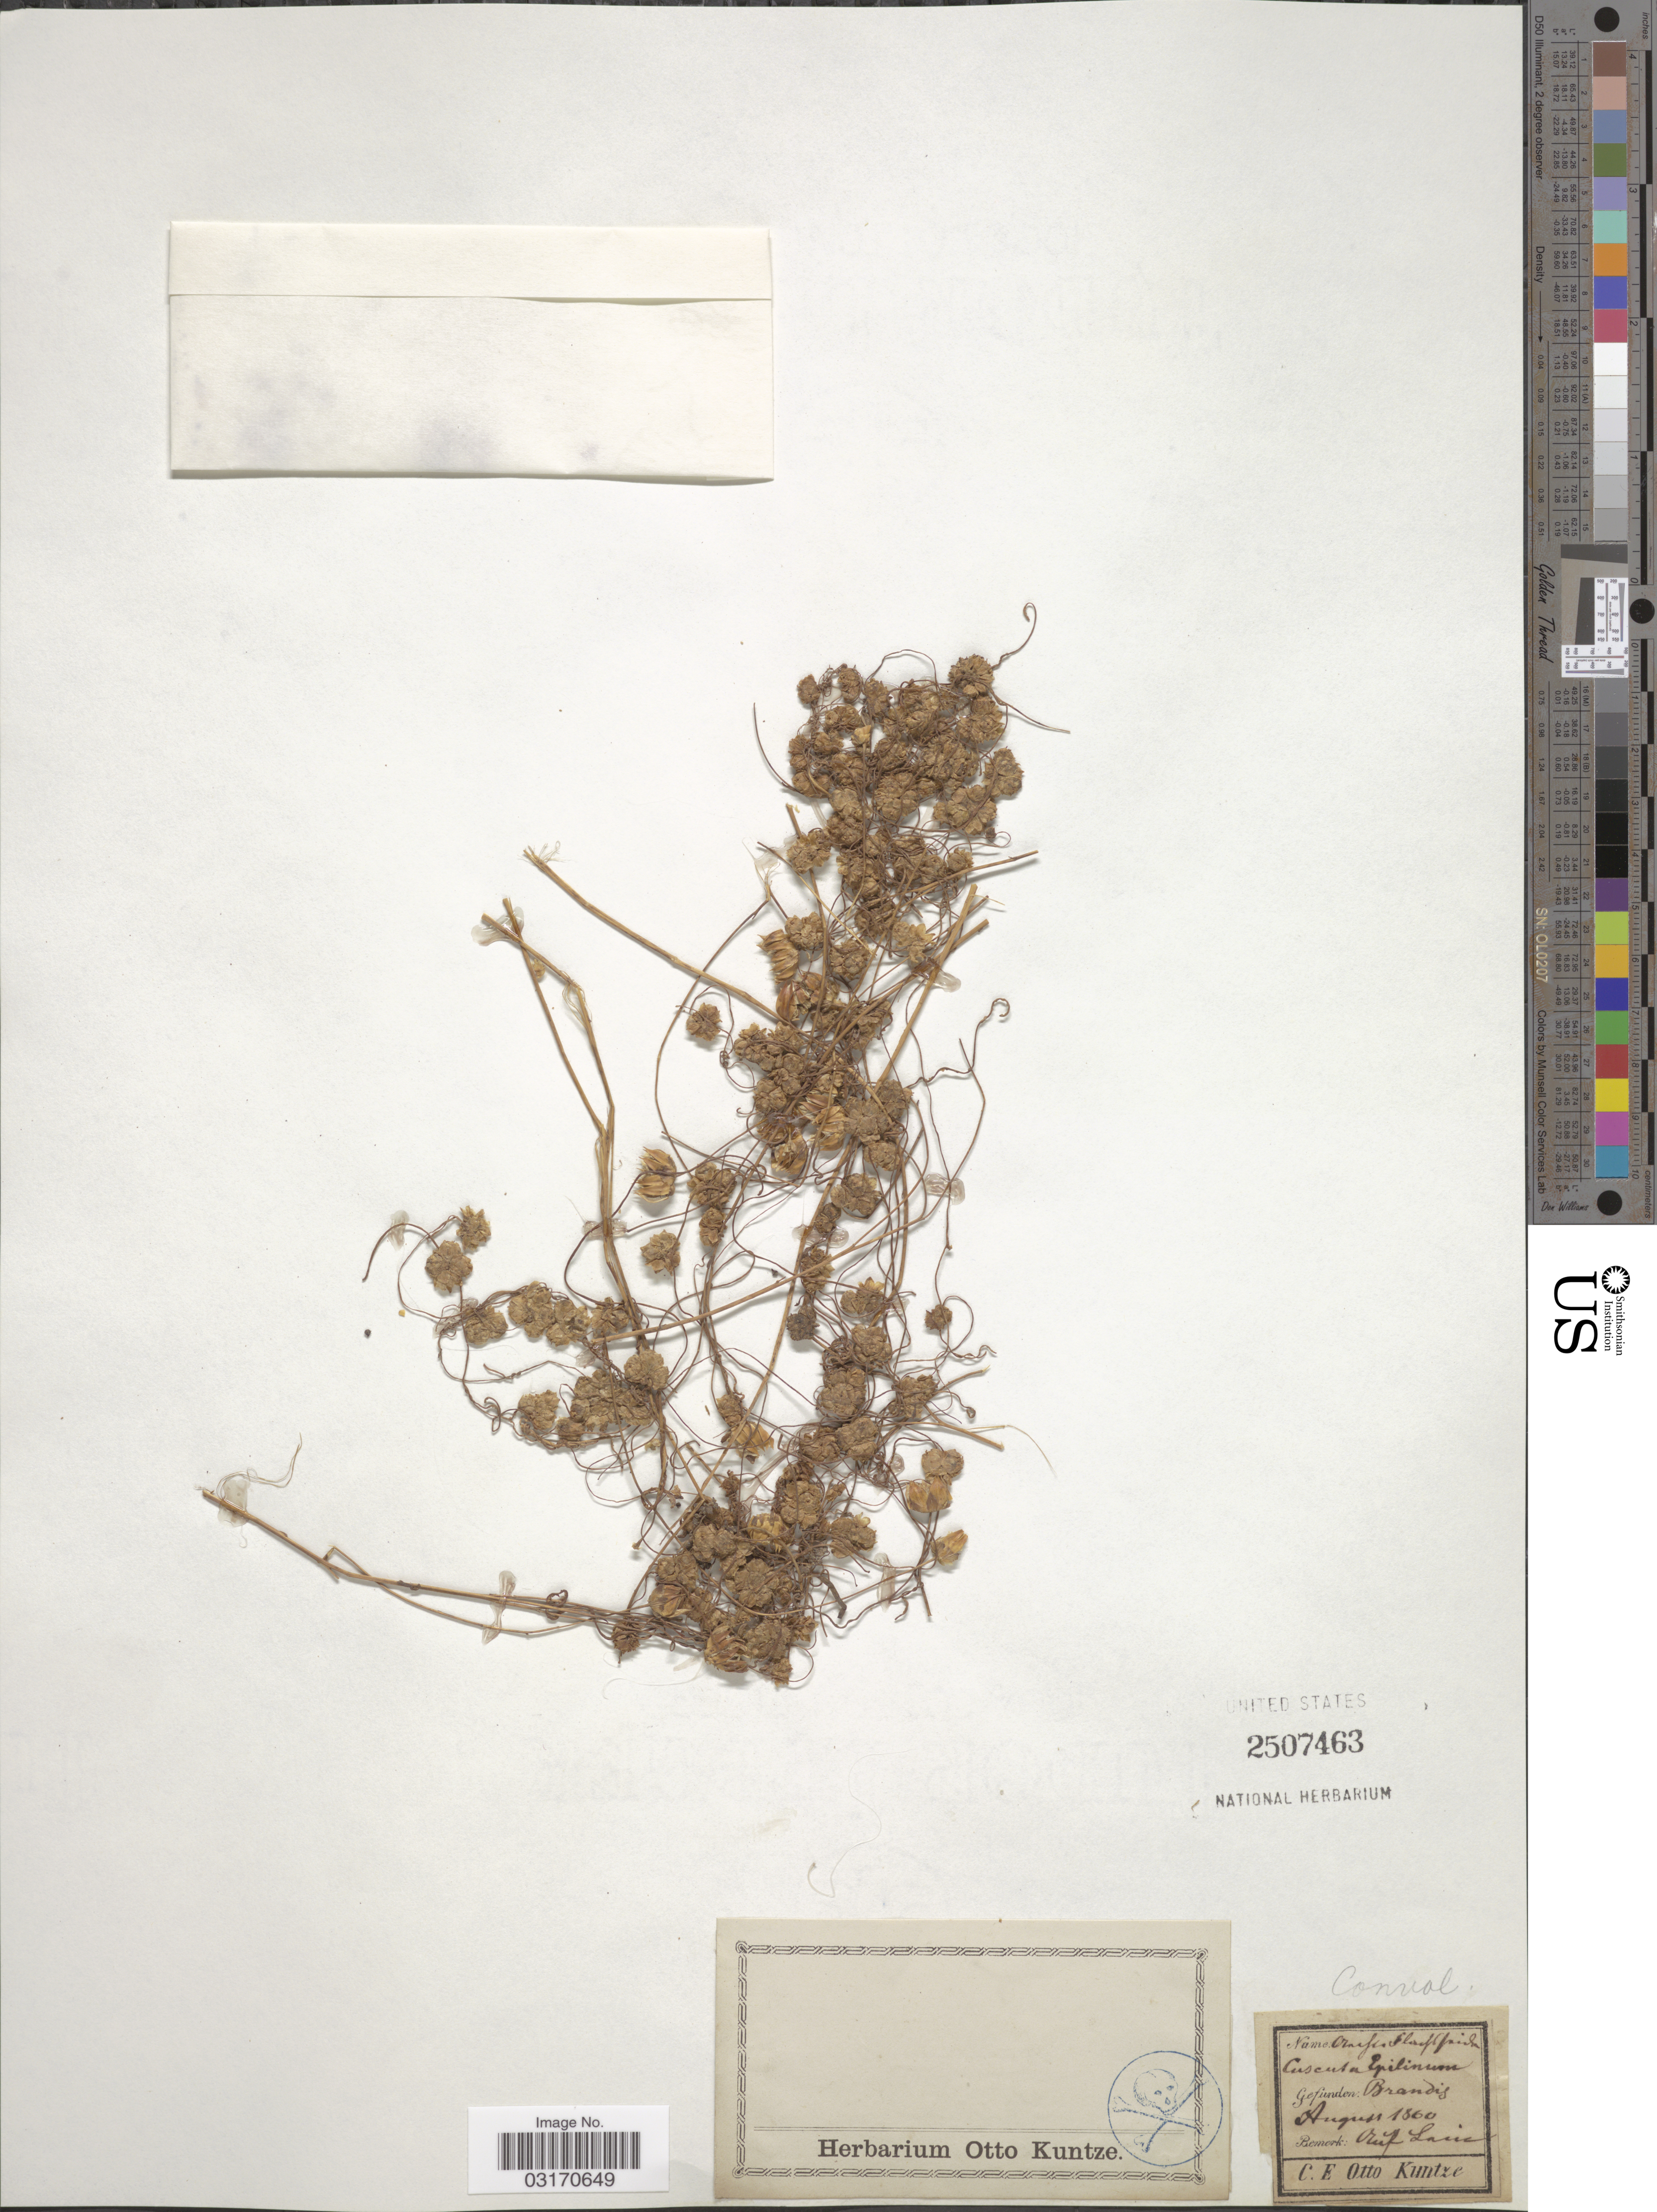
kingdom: Plantae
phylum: Tracheophyta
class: Magnoliopsida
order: Solanales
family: Convolvulaceae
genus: Cuscuta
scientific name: Cuscuta epilinum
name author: Weihe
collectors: C.E.O. Kuntze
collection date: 1860-08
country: Germany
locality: Brandis.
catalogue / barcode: US 2507463